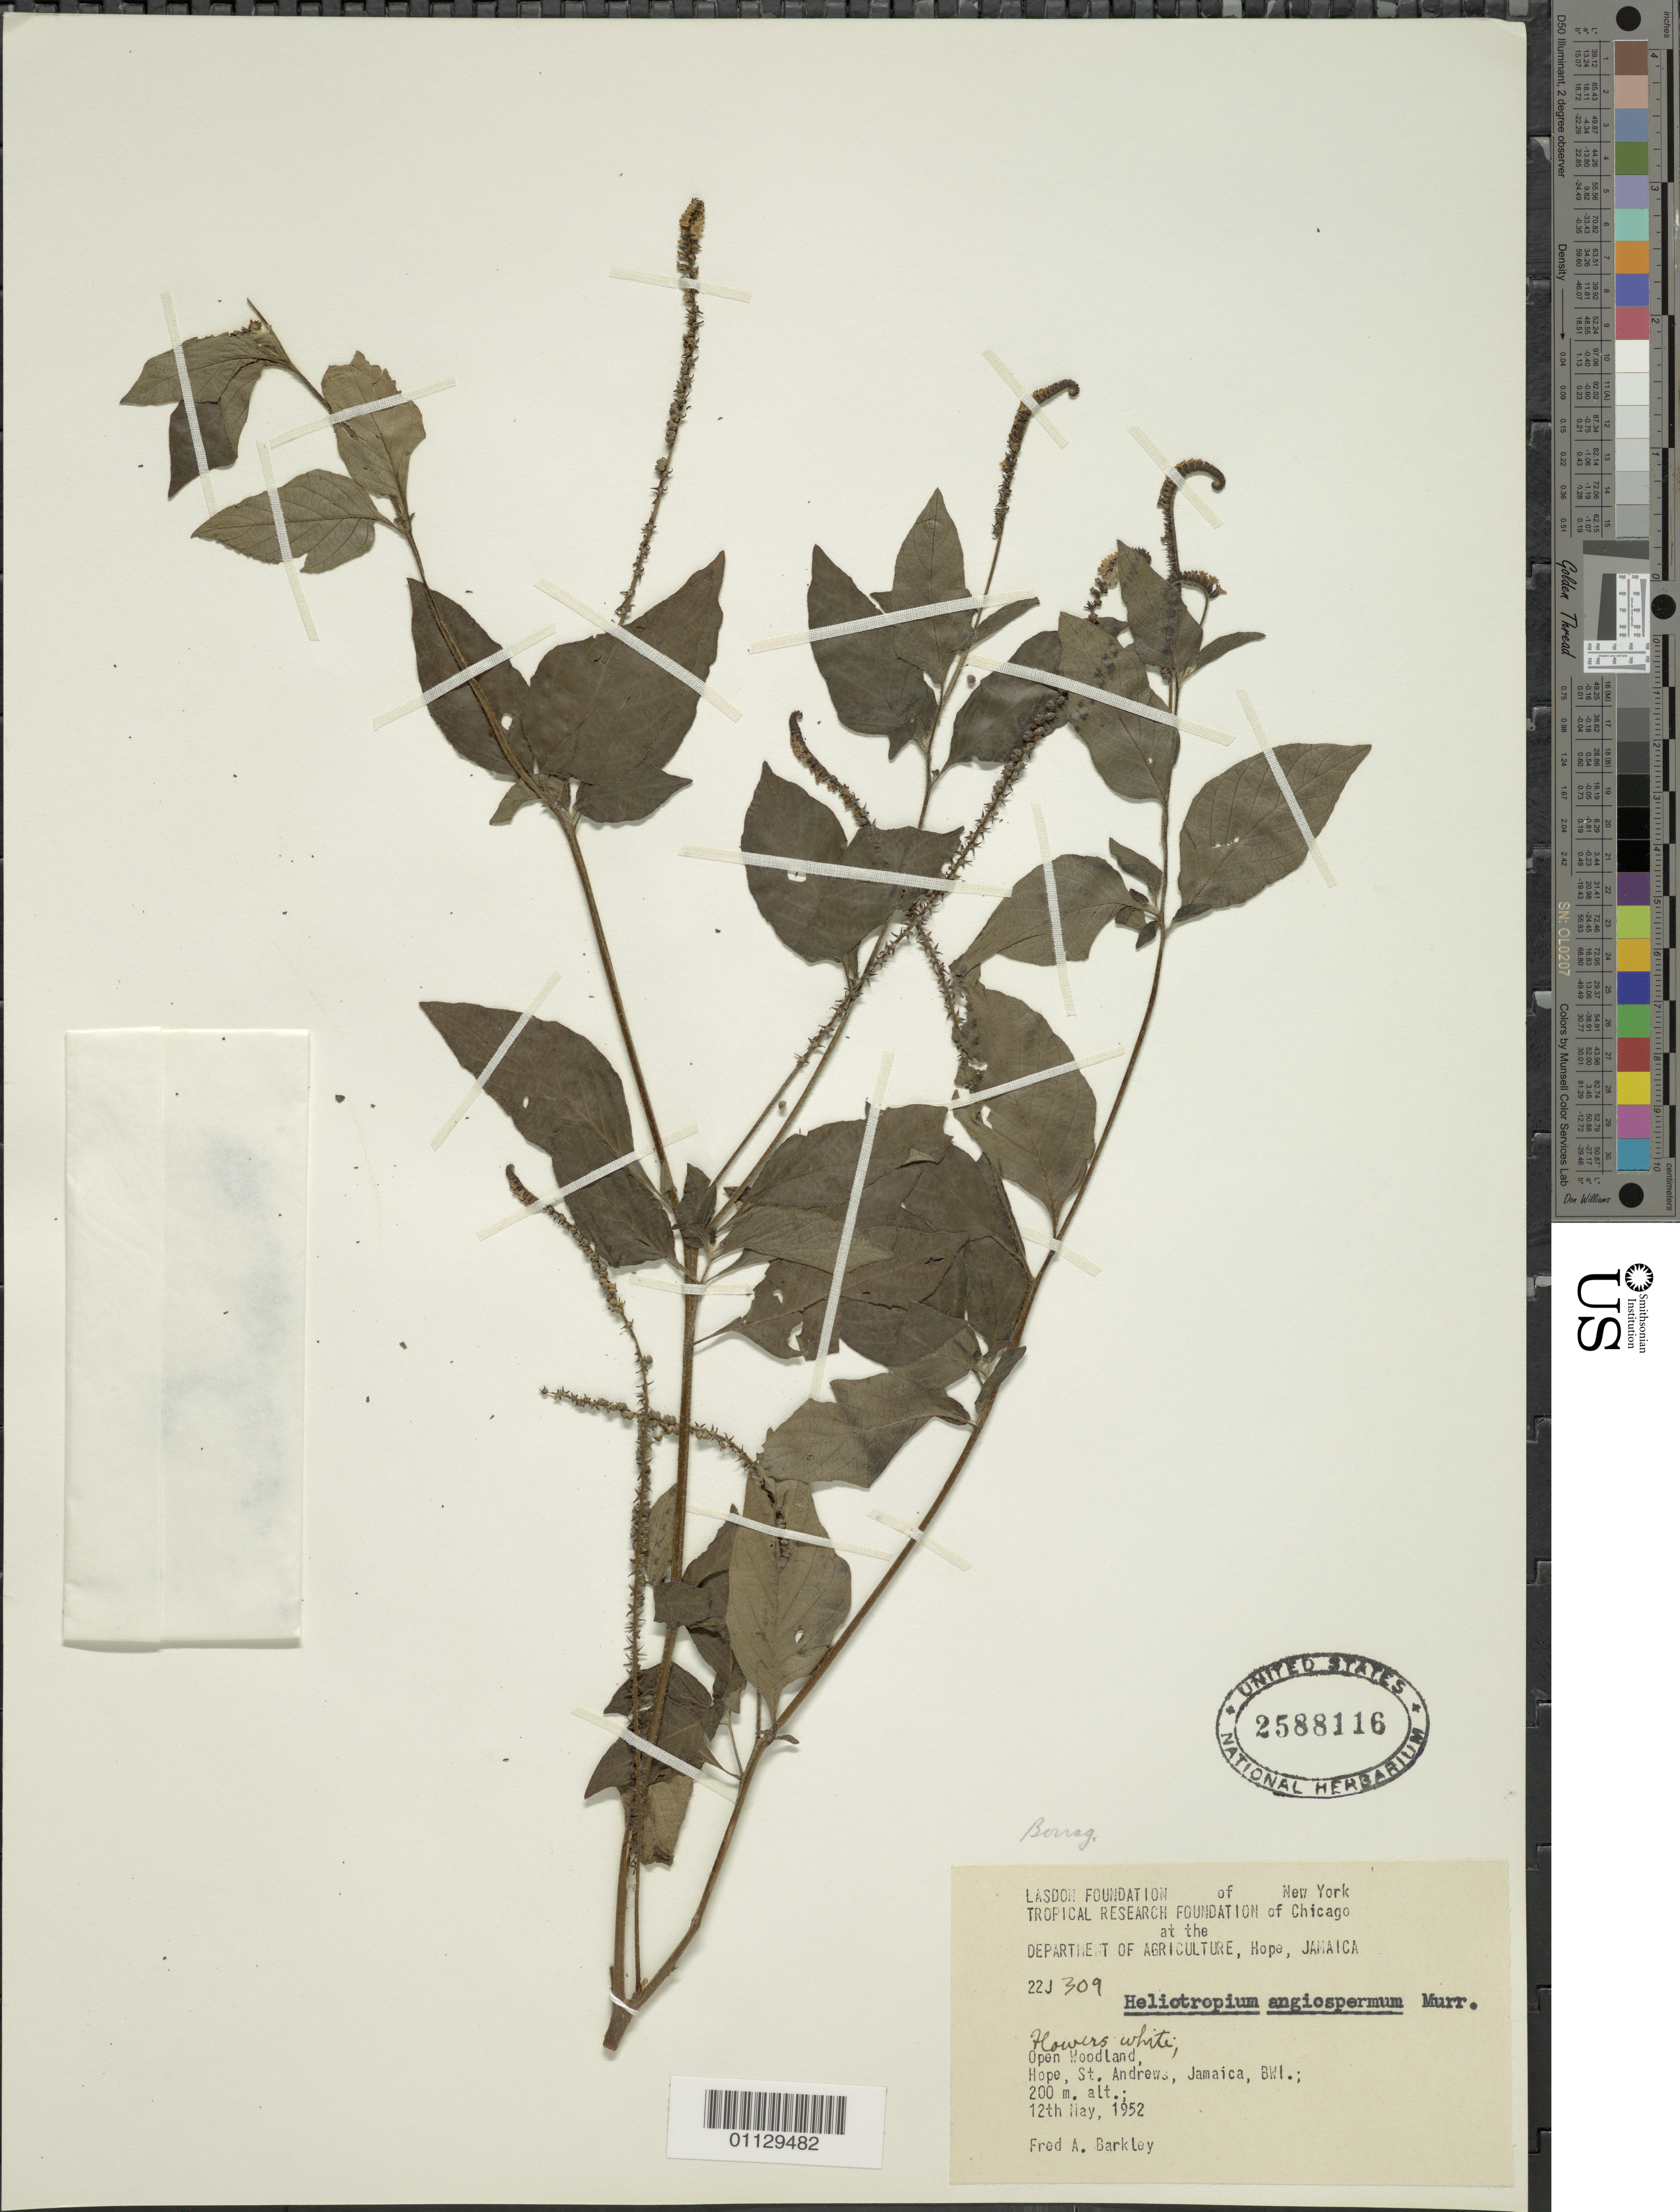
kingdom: Plantae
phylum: Tracheophyta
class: Magnoliopsida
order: Boraginales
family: Heliotropiaceae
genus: Heliotropium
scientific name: Heliotropium angiospermum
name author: Murray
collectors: F. A. Barkley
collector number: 309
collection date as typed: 12 May 1952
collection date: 1952-05-12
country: Jamaica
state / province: Saint Andrew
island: Jamaica I.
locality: Open woodland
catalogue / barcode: US 2588116